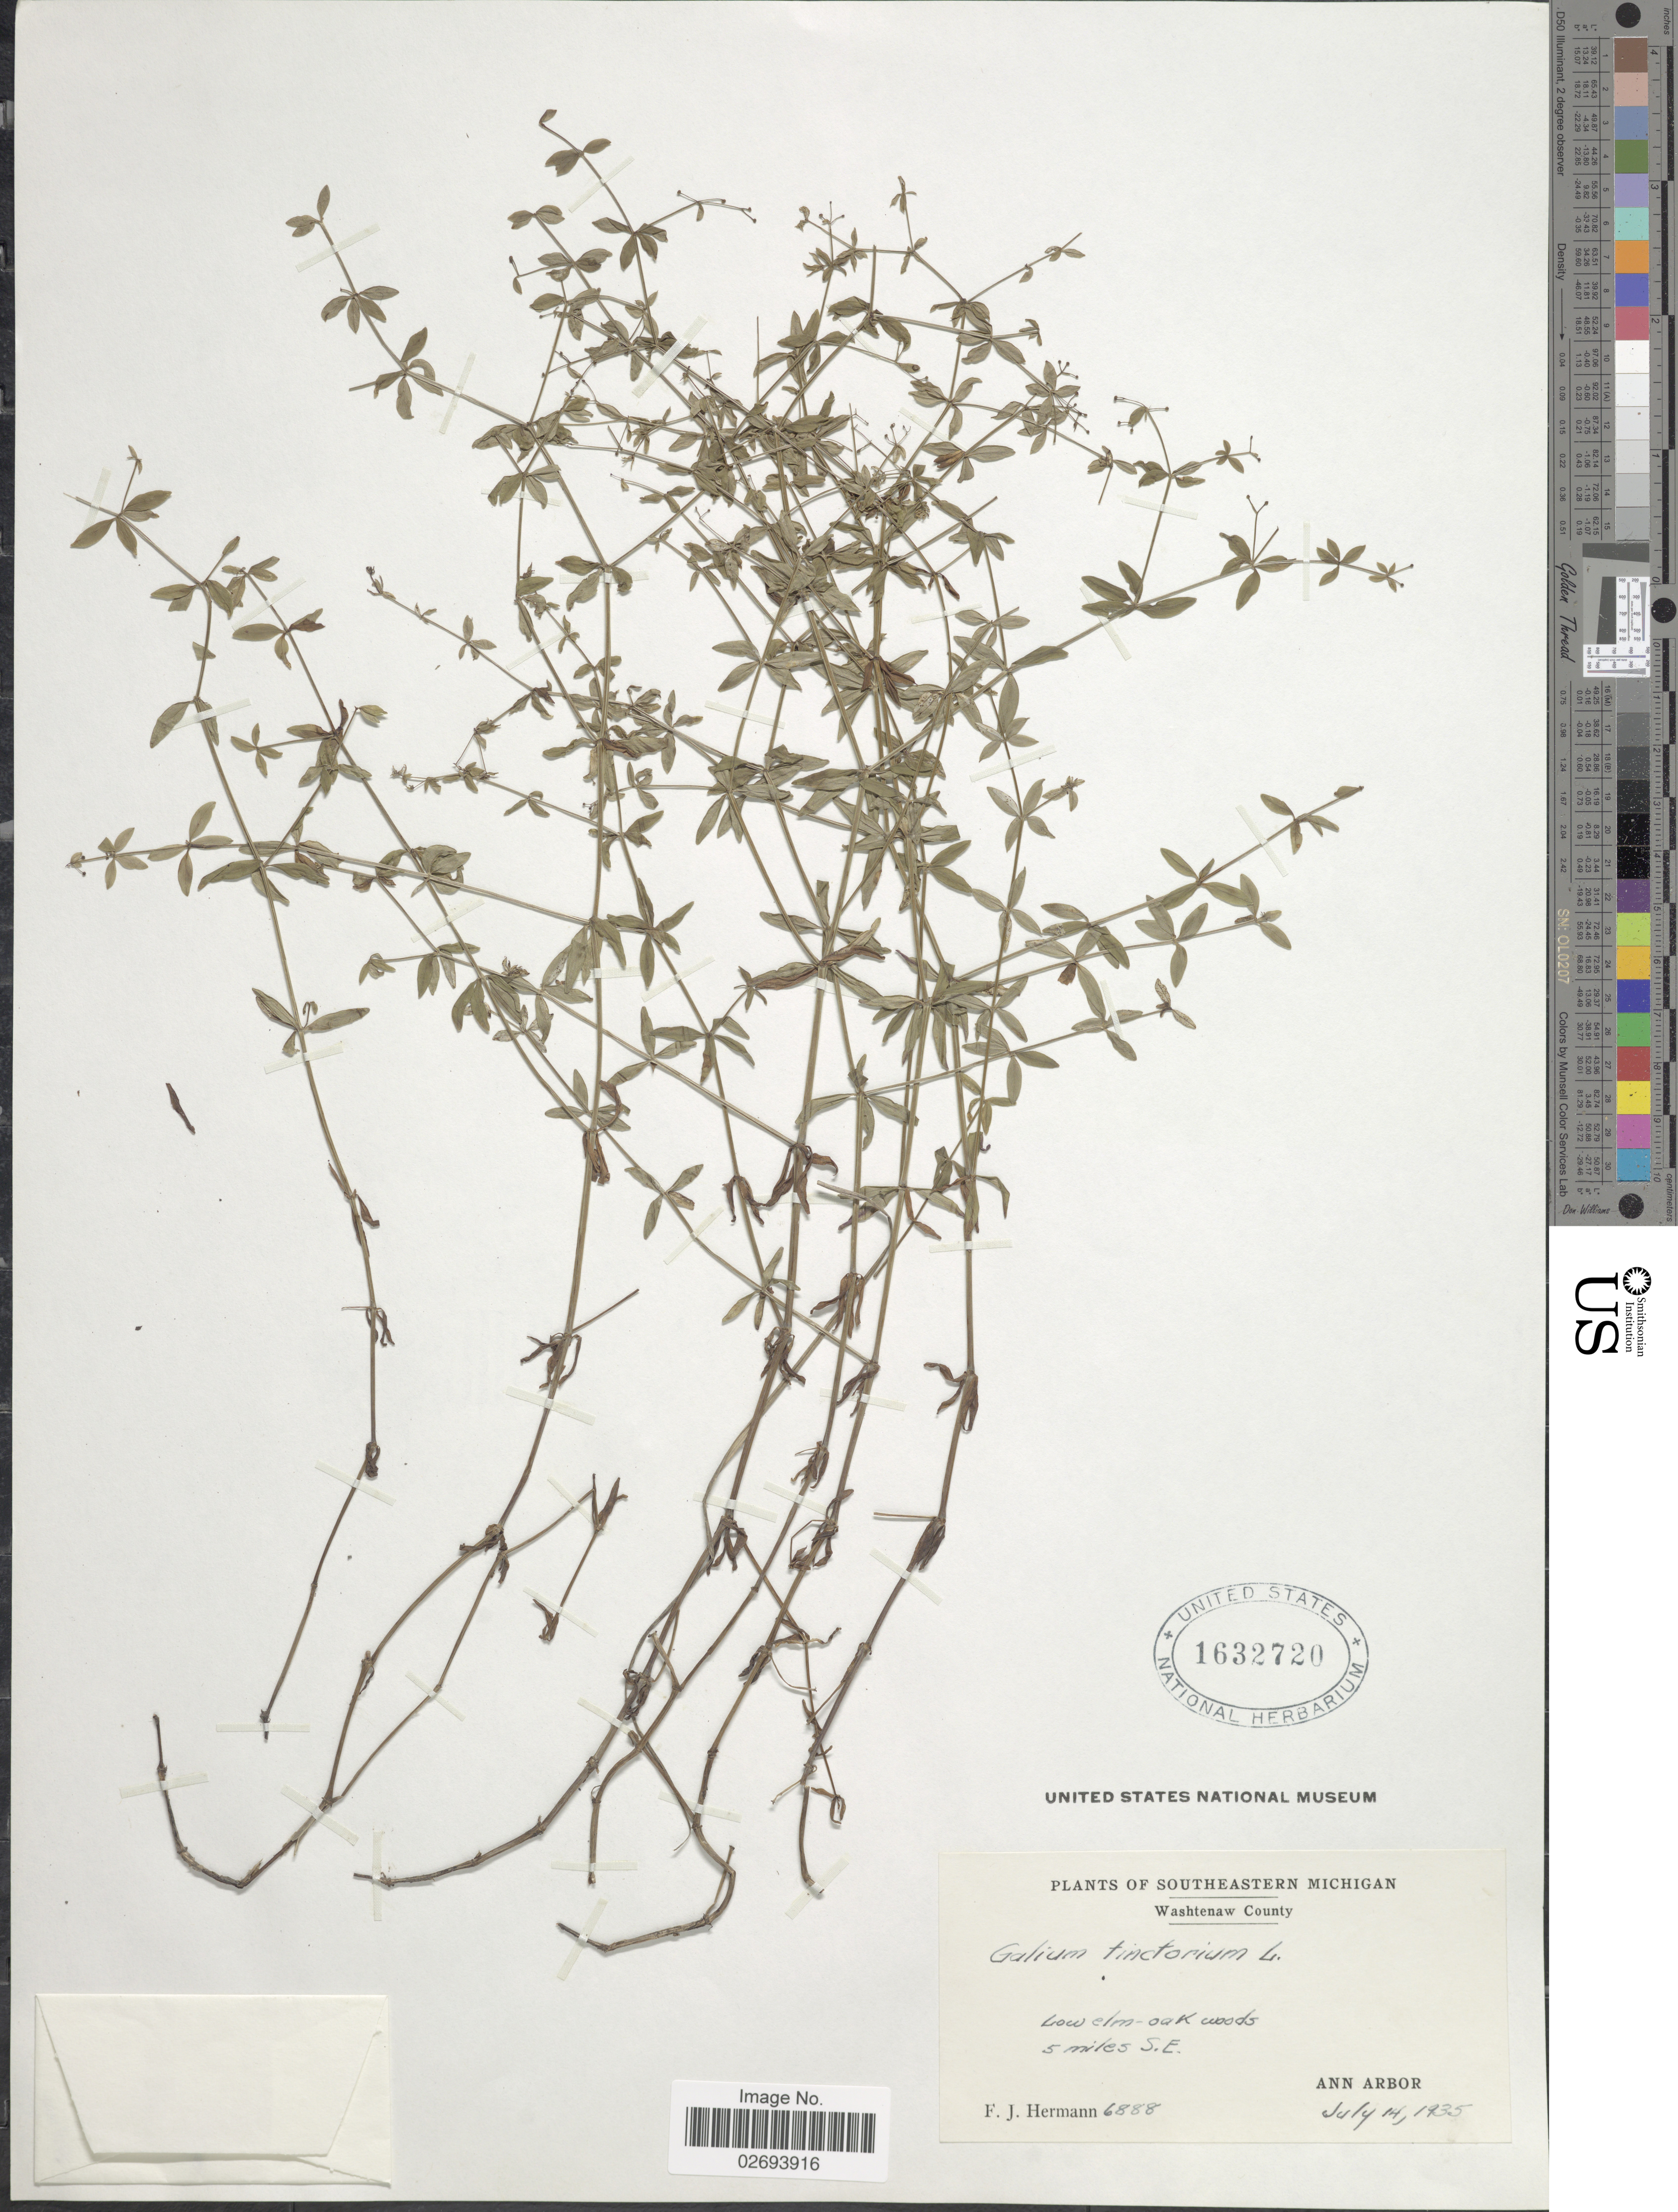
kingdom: Plantae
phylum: Tracheophyta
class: Magnoliopsida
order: Gentianales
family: Rubiaceae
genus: Galium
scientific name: Galium tinctorium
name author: (L.) Scop.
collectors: F. J. Hermann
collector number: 6888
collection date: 1935-07-14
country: United States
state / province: Michigan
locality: Southeastern Michigan. Washtenaw County. Low elm-oak woods. 5 miles S.E. Ann Arbor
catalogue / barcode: US 1632720